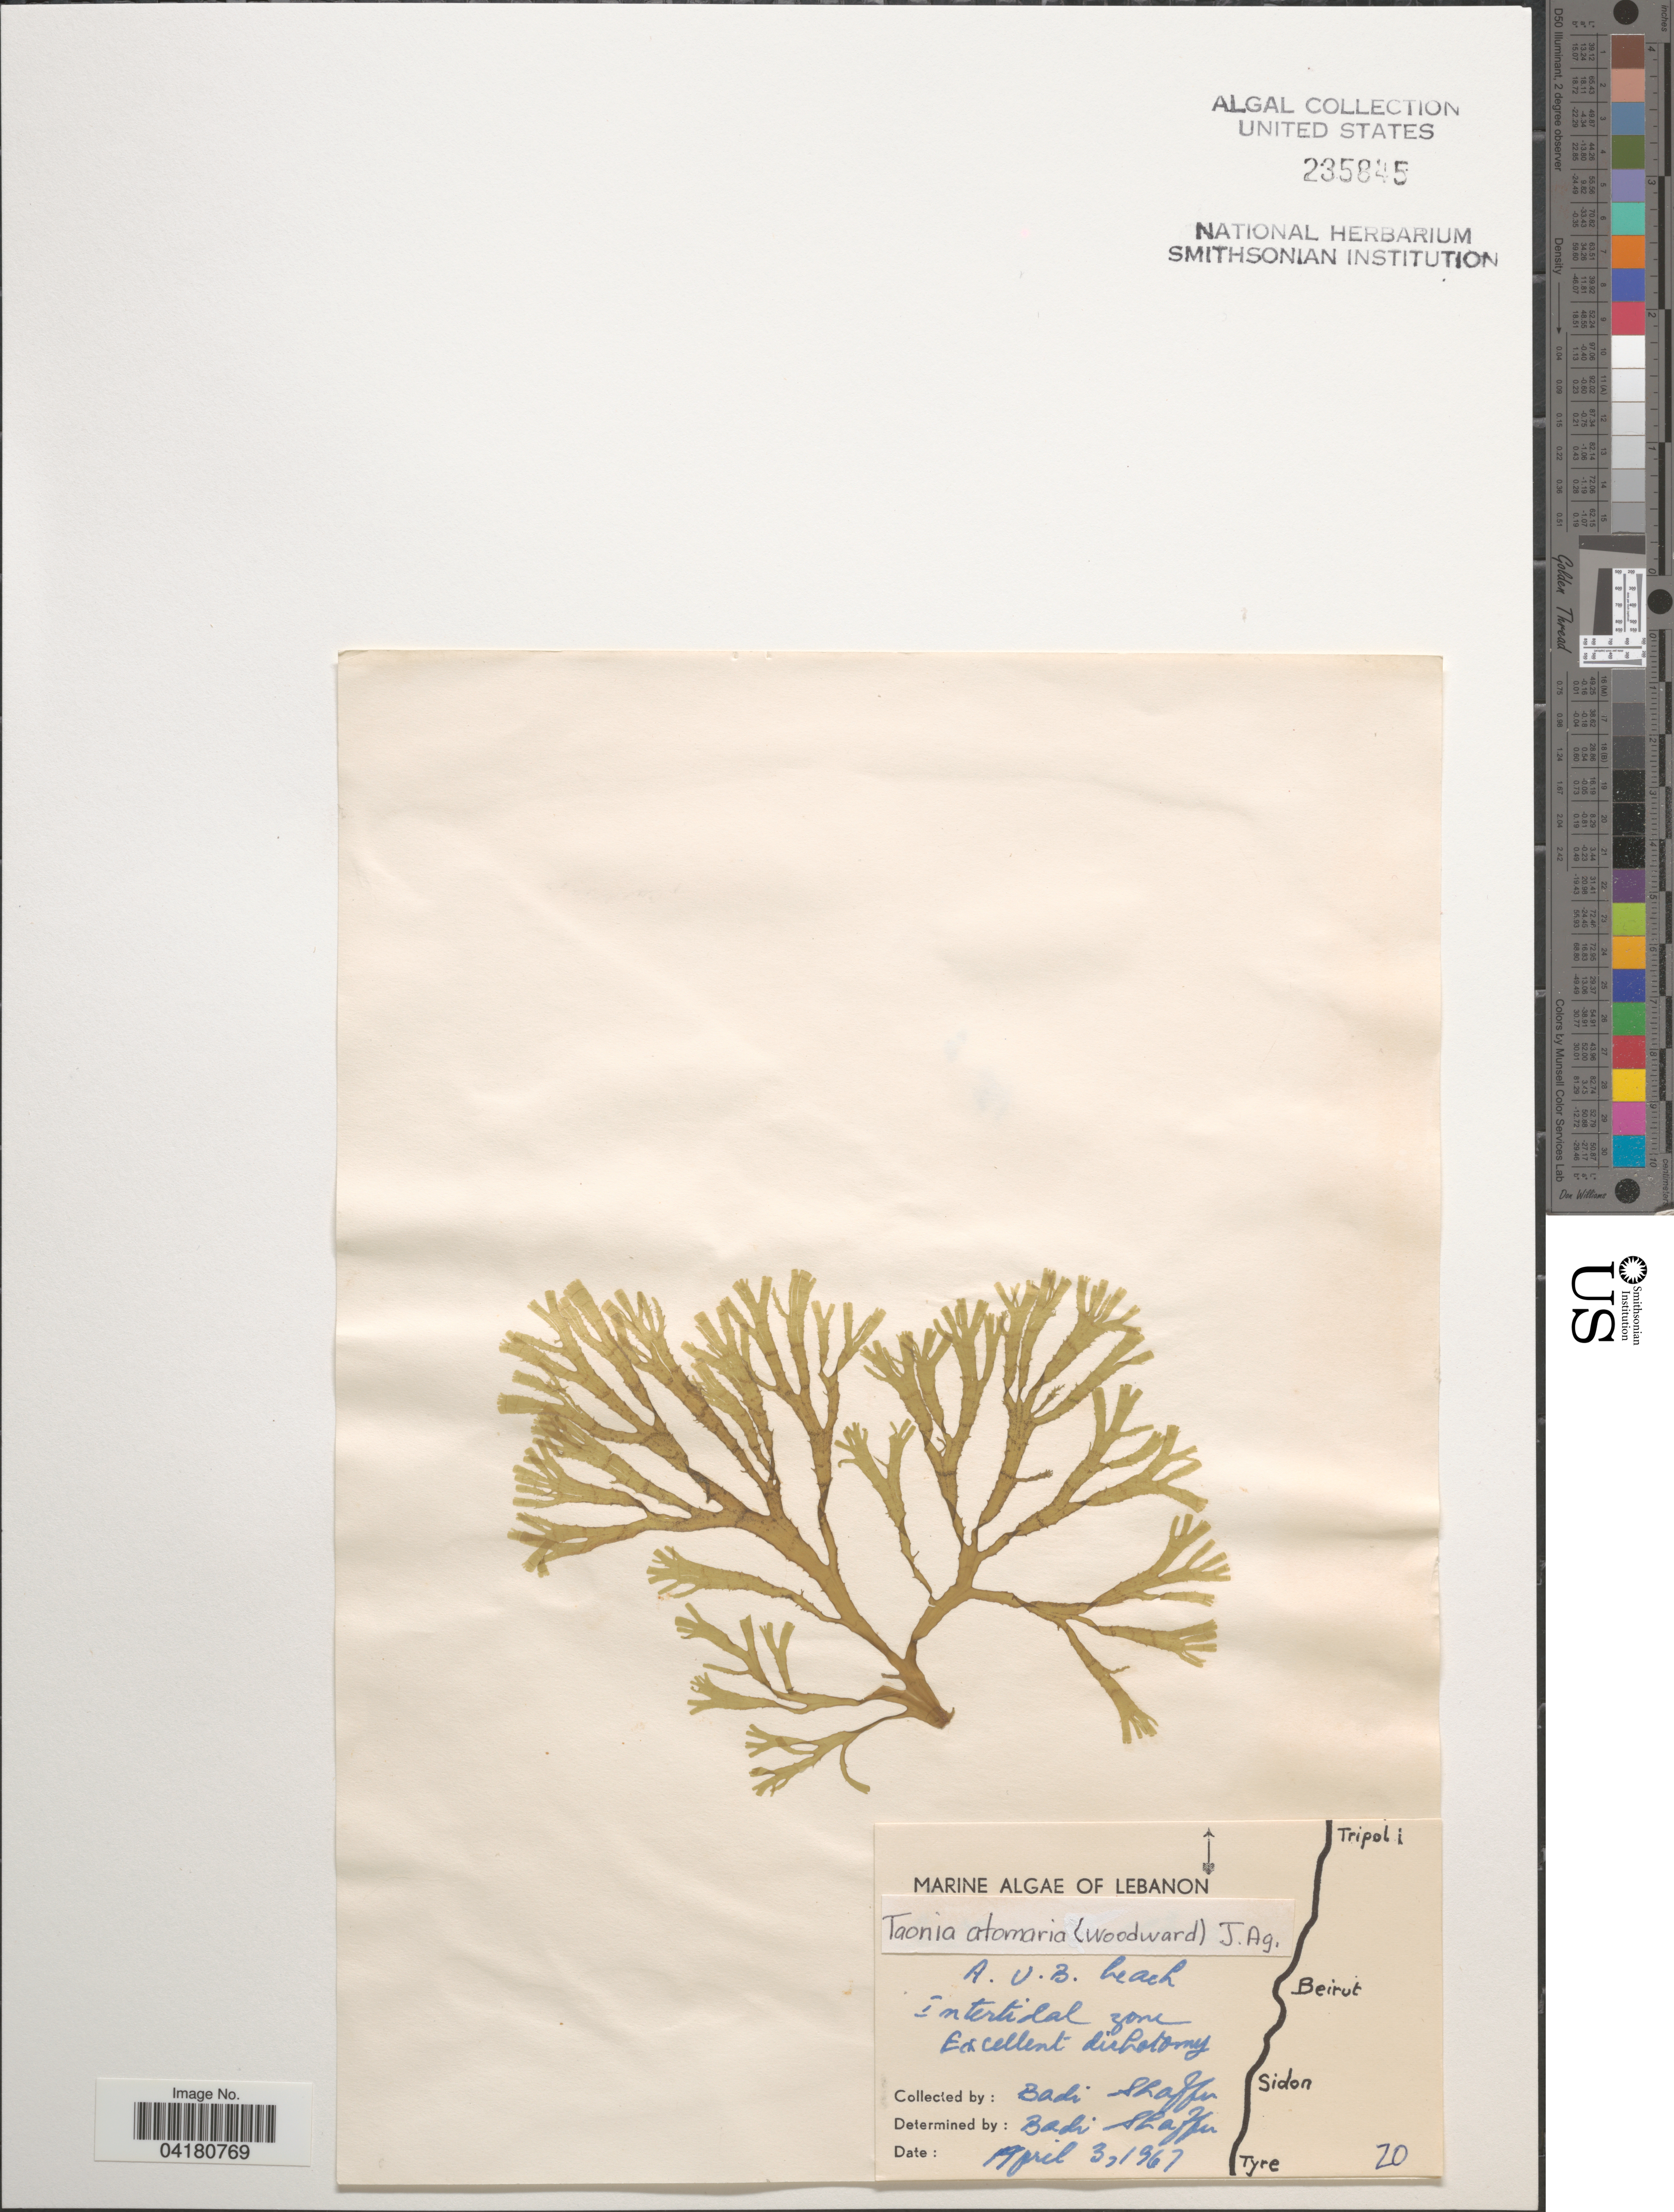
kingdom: Chromista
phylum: Ochrophyta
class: Phaeophyceae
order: Dictyotales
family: Dictyotaceae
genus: Taonia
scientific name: Taonia atomaria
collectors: B. Shaffu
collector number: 20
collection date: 1967-04-03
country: Lebanon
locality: A.U.B. beach. Intertidal zone. Excellent dichotomy.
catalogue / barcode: US 235845